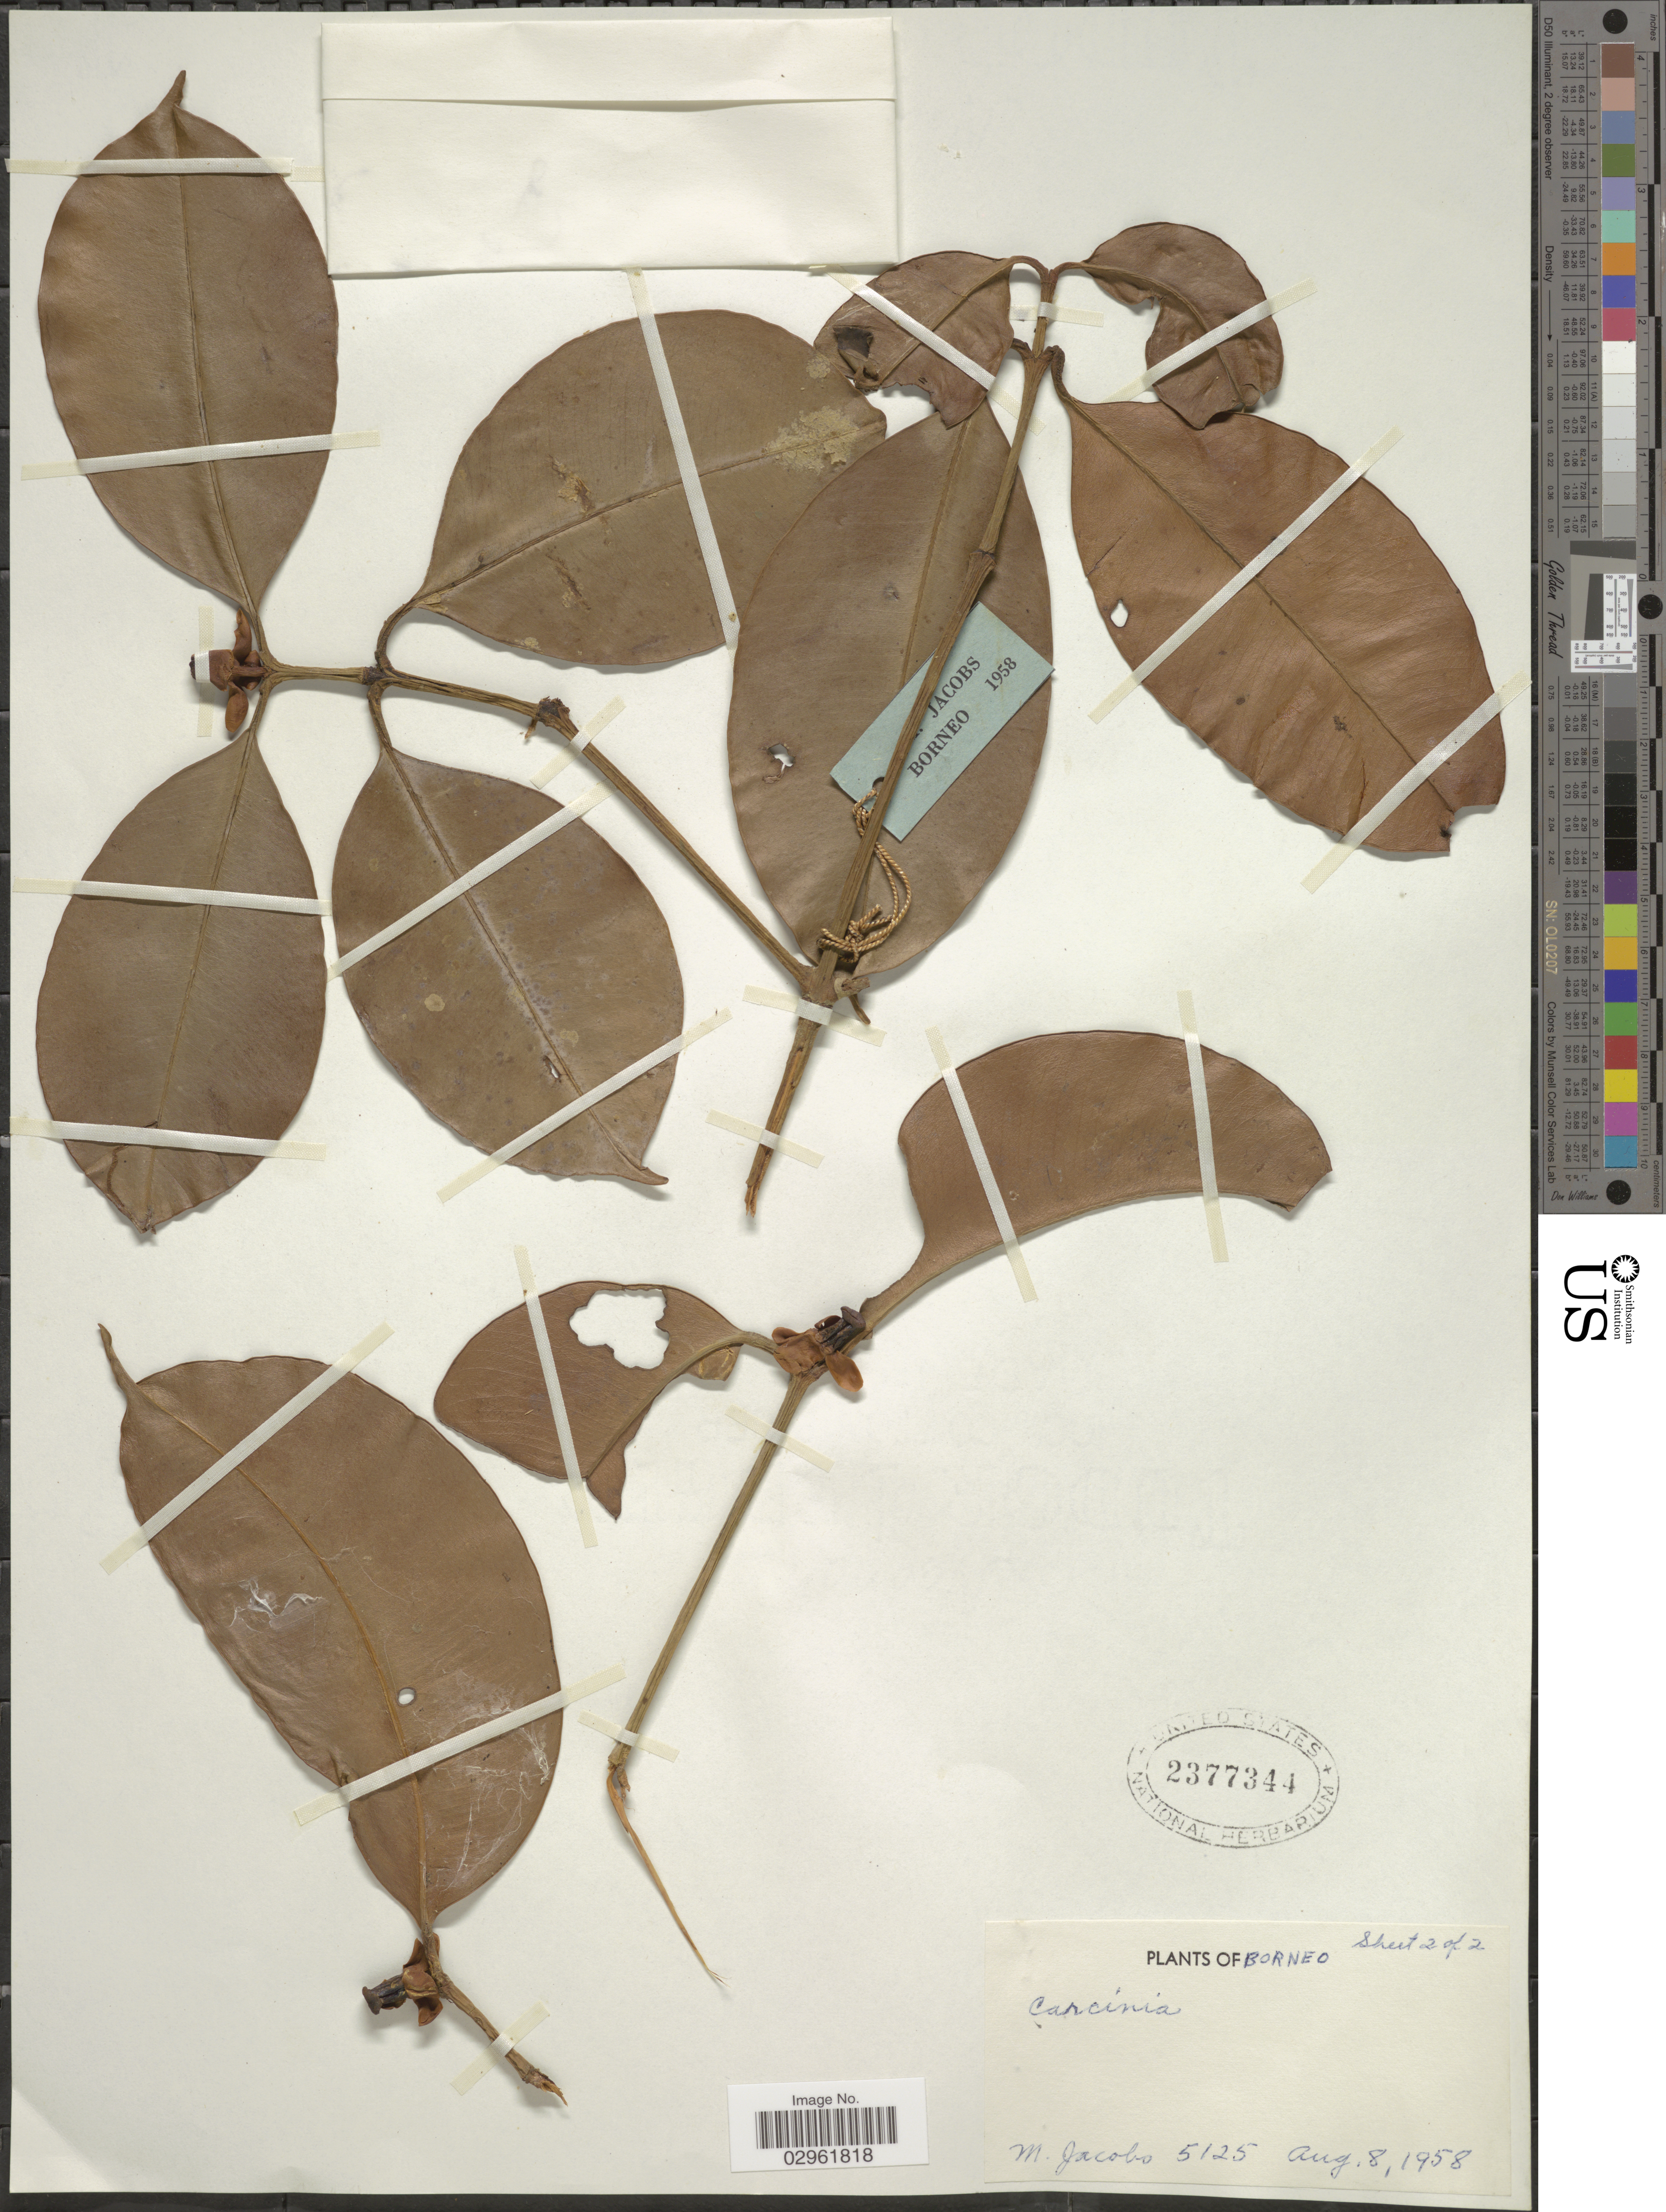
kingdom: Plantae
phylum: Tracheophyta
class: Magnoliopsida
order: Malpighiales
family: Clusiaceae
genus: Garcinia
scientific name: Garcinia sp.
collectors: M. Jacobs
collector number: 5125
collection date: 1958-08-08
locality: Borneo.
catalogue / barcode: US 2377344